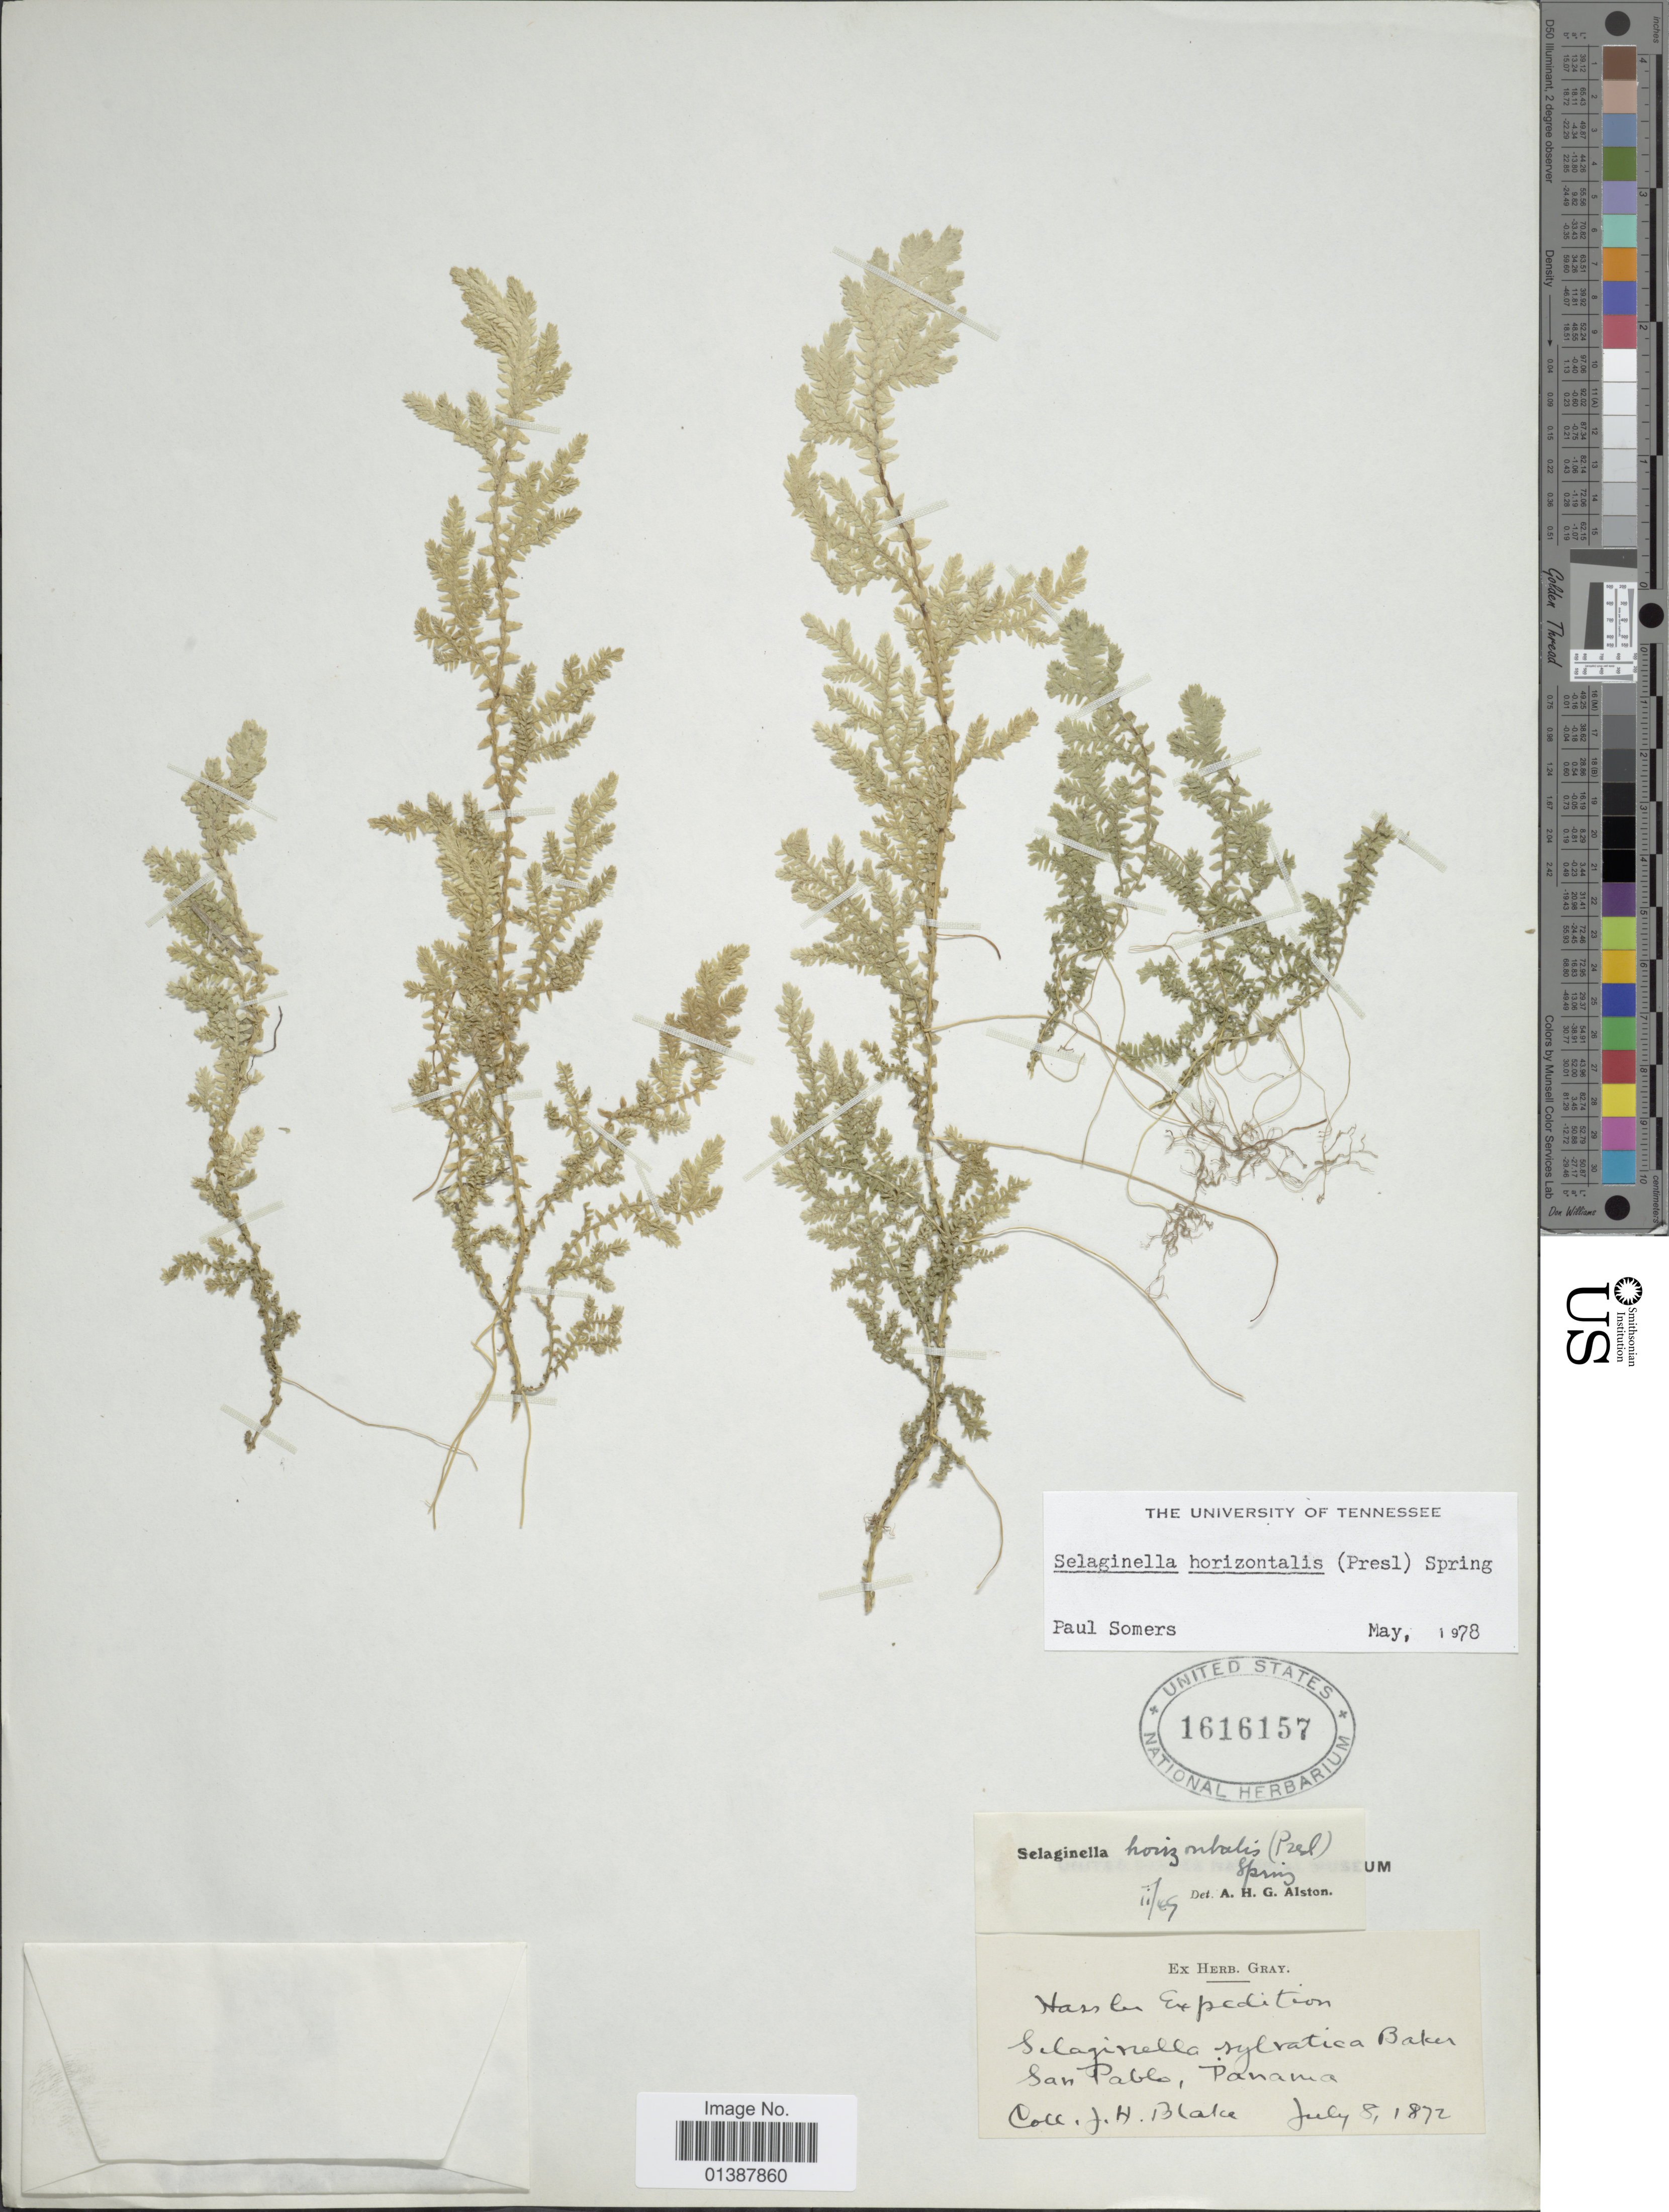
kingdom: Plantae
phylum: Tracheophyta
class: Lycopodiopsida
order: Selaginellales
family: Selaginellaceae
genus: Selaginella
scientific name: Selaginella horizontalis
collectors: J. Blake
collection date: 1872-07-08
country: Panama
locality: San Pablo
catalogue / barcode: US 1616157